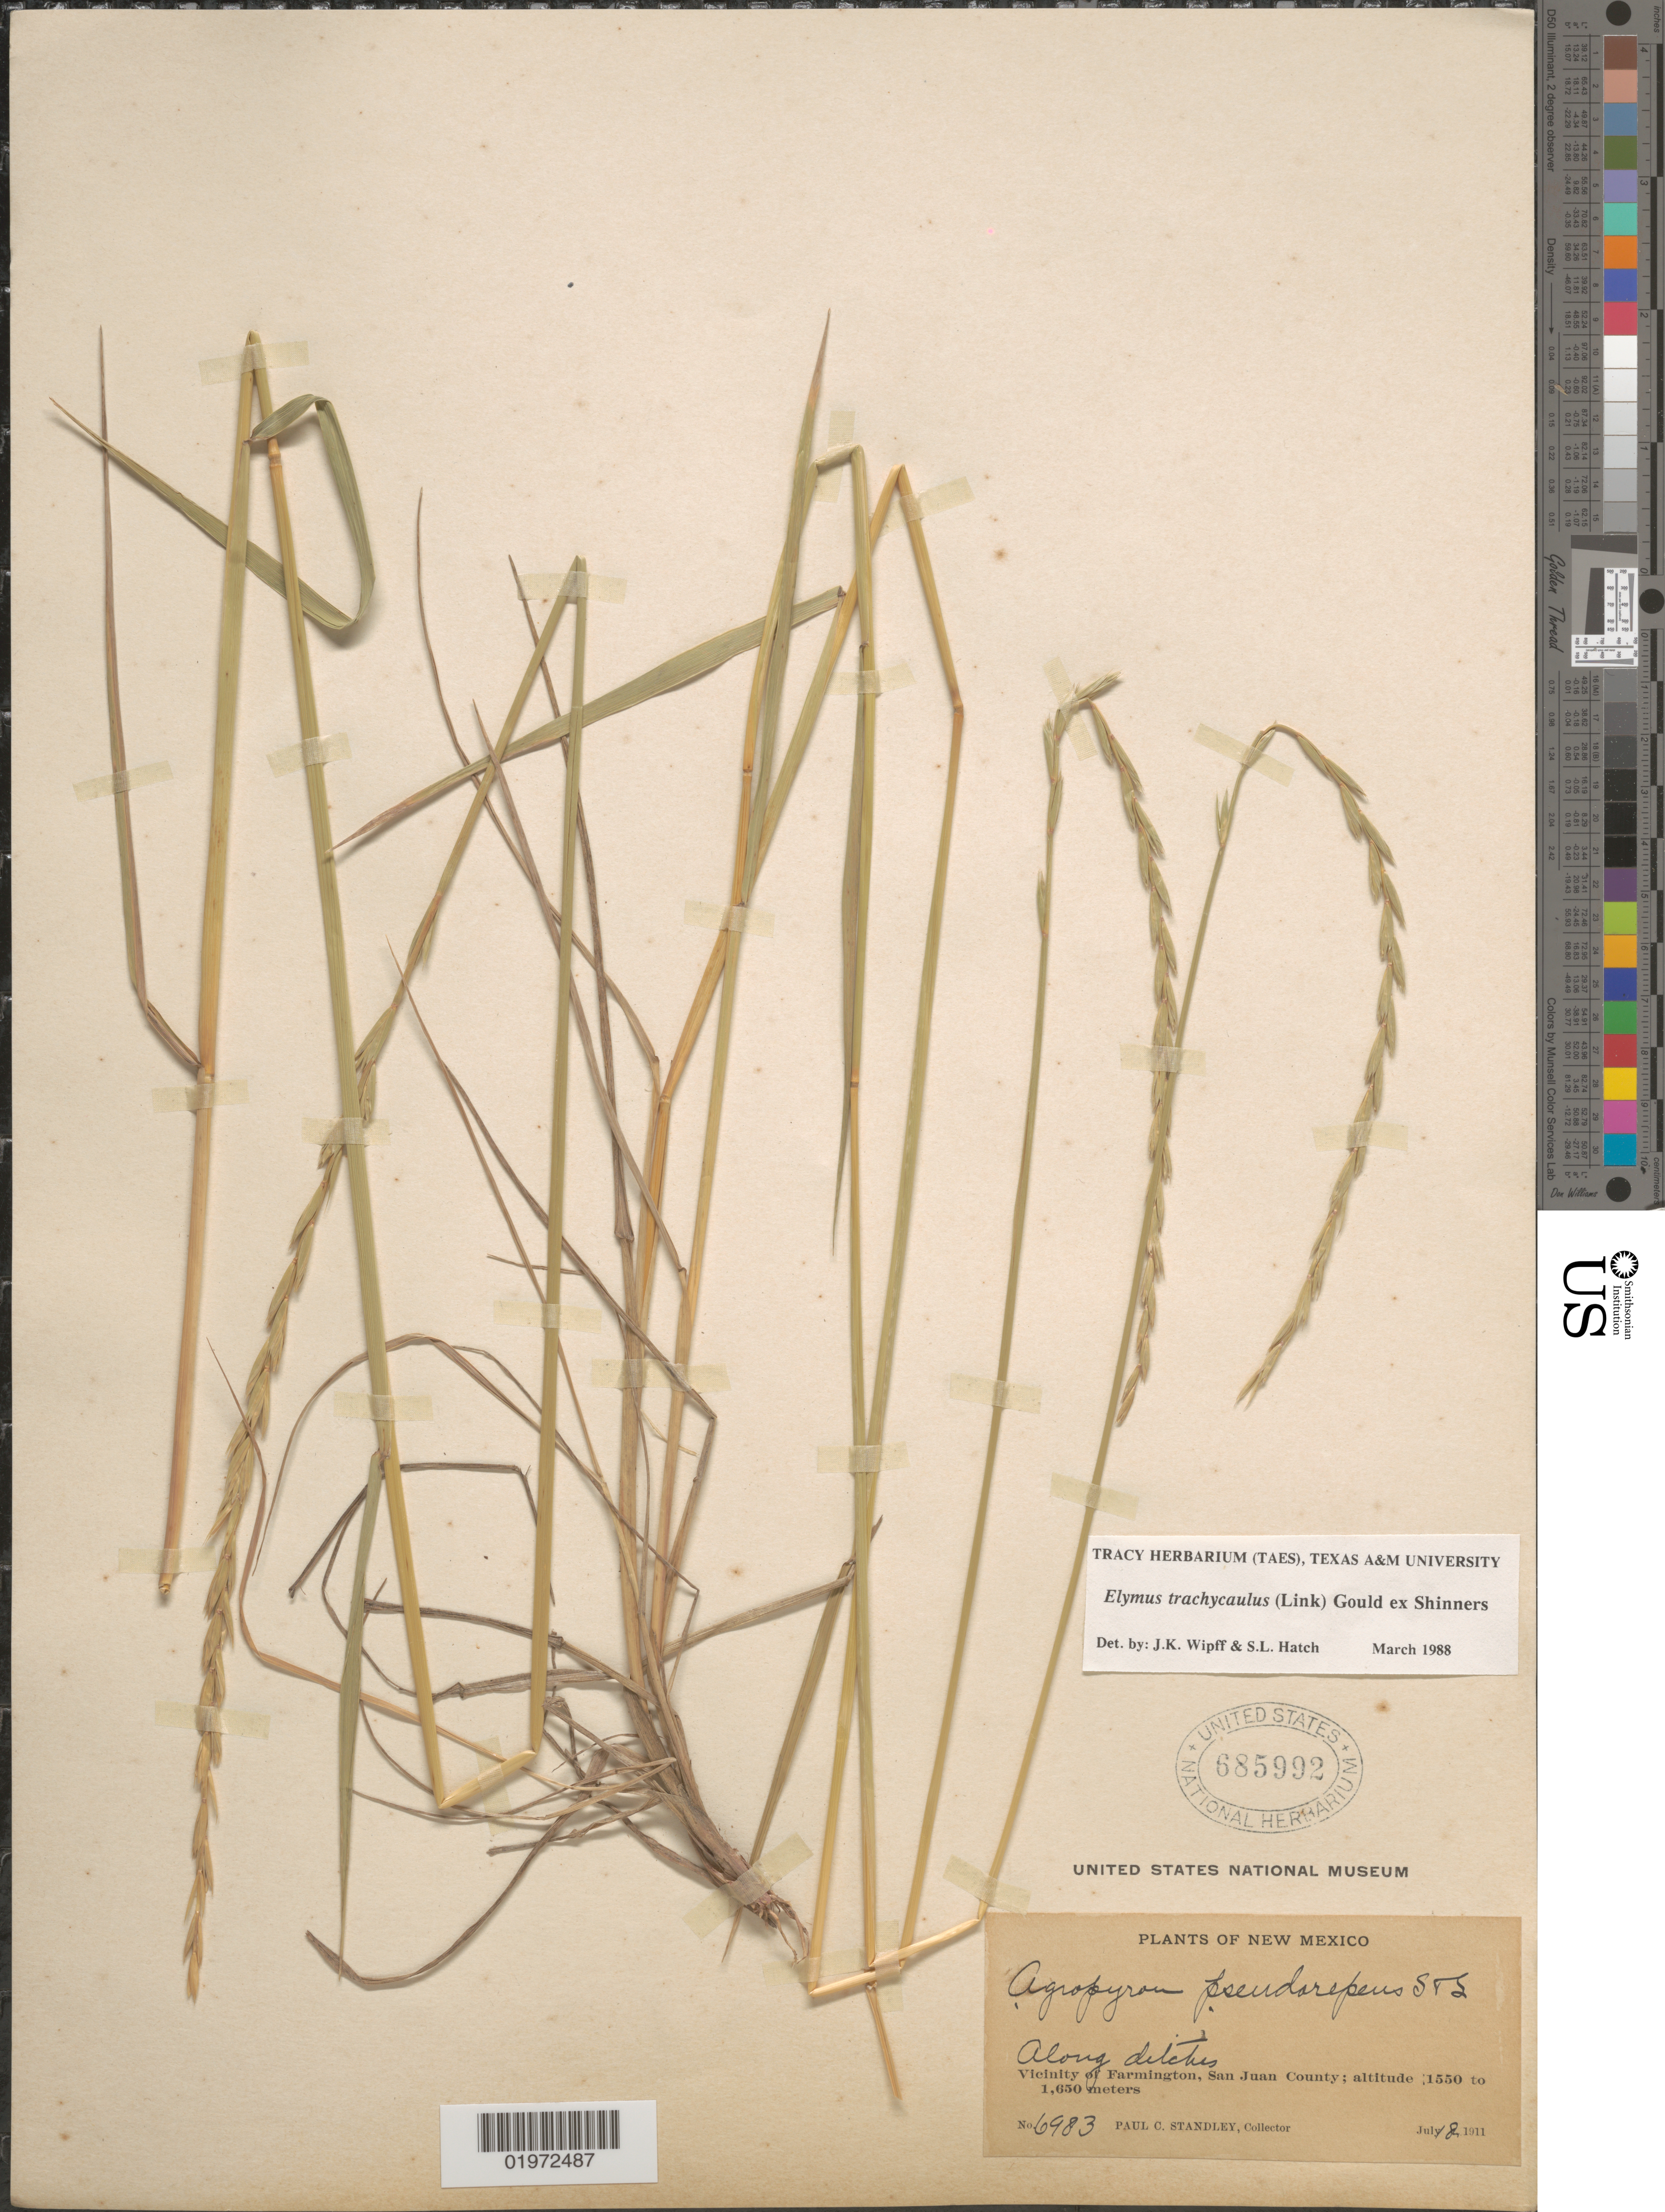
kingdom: Plantae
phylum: Tracheophyta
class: Liliopsida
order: Poales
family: Poaceae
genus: Elymus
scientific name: Elymus trachycaulus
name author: (Link) Gould ex Shinners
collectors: P. C. Standley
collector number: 6983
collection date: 1911-07-18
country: United States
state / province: New Mexico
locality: Along ditches. Vicinity of Farmington, San Juan County.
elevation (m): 1550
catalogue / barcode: US 685992